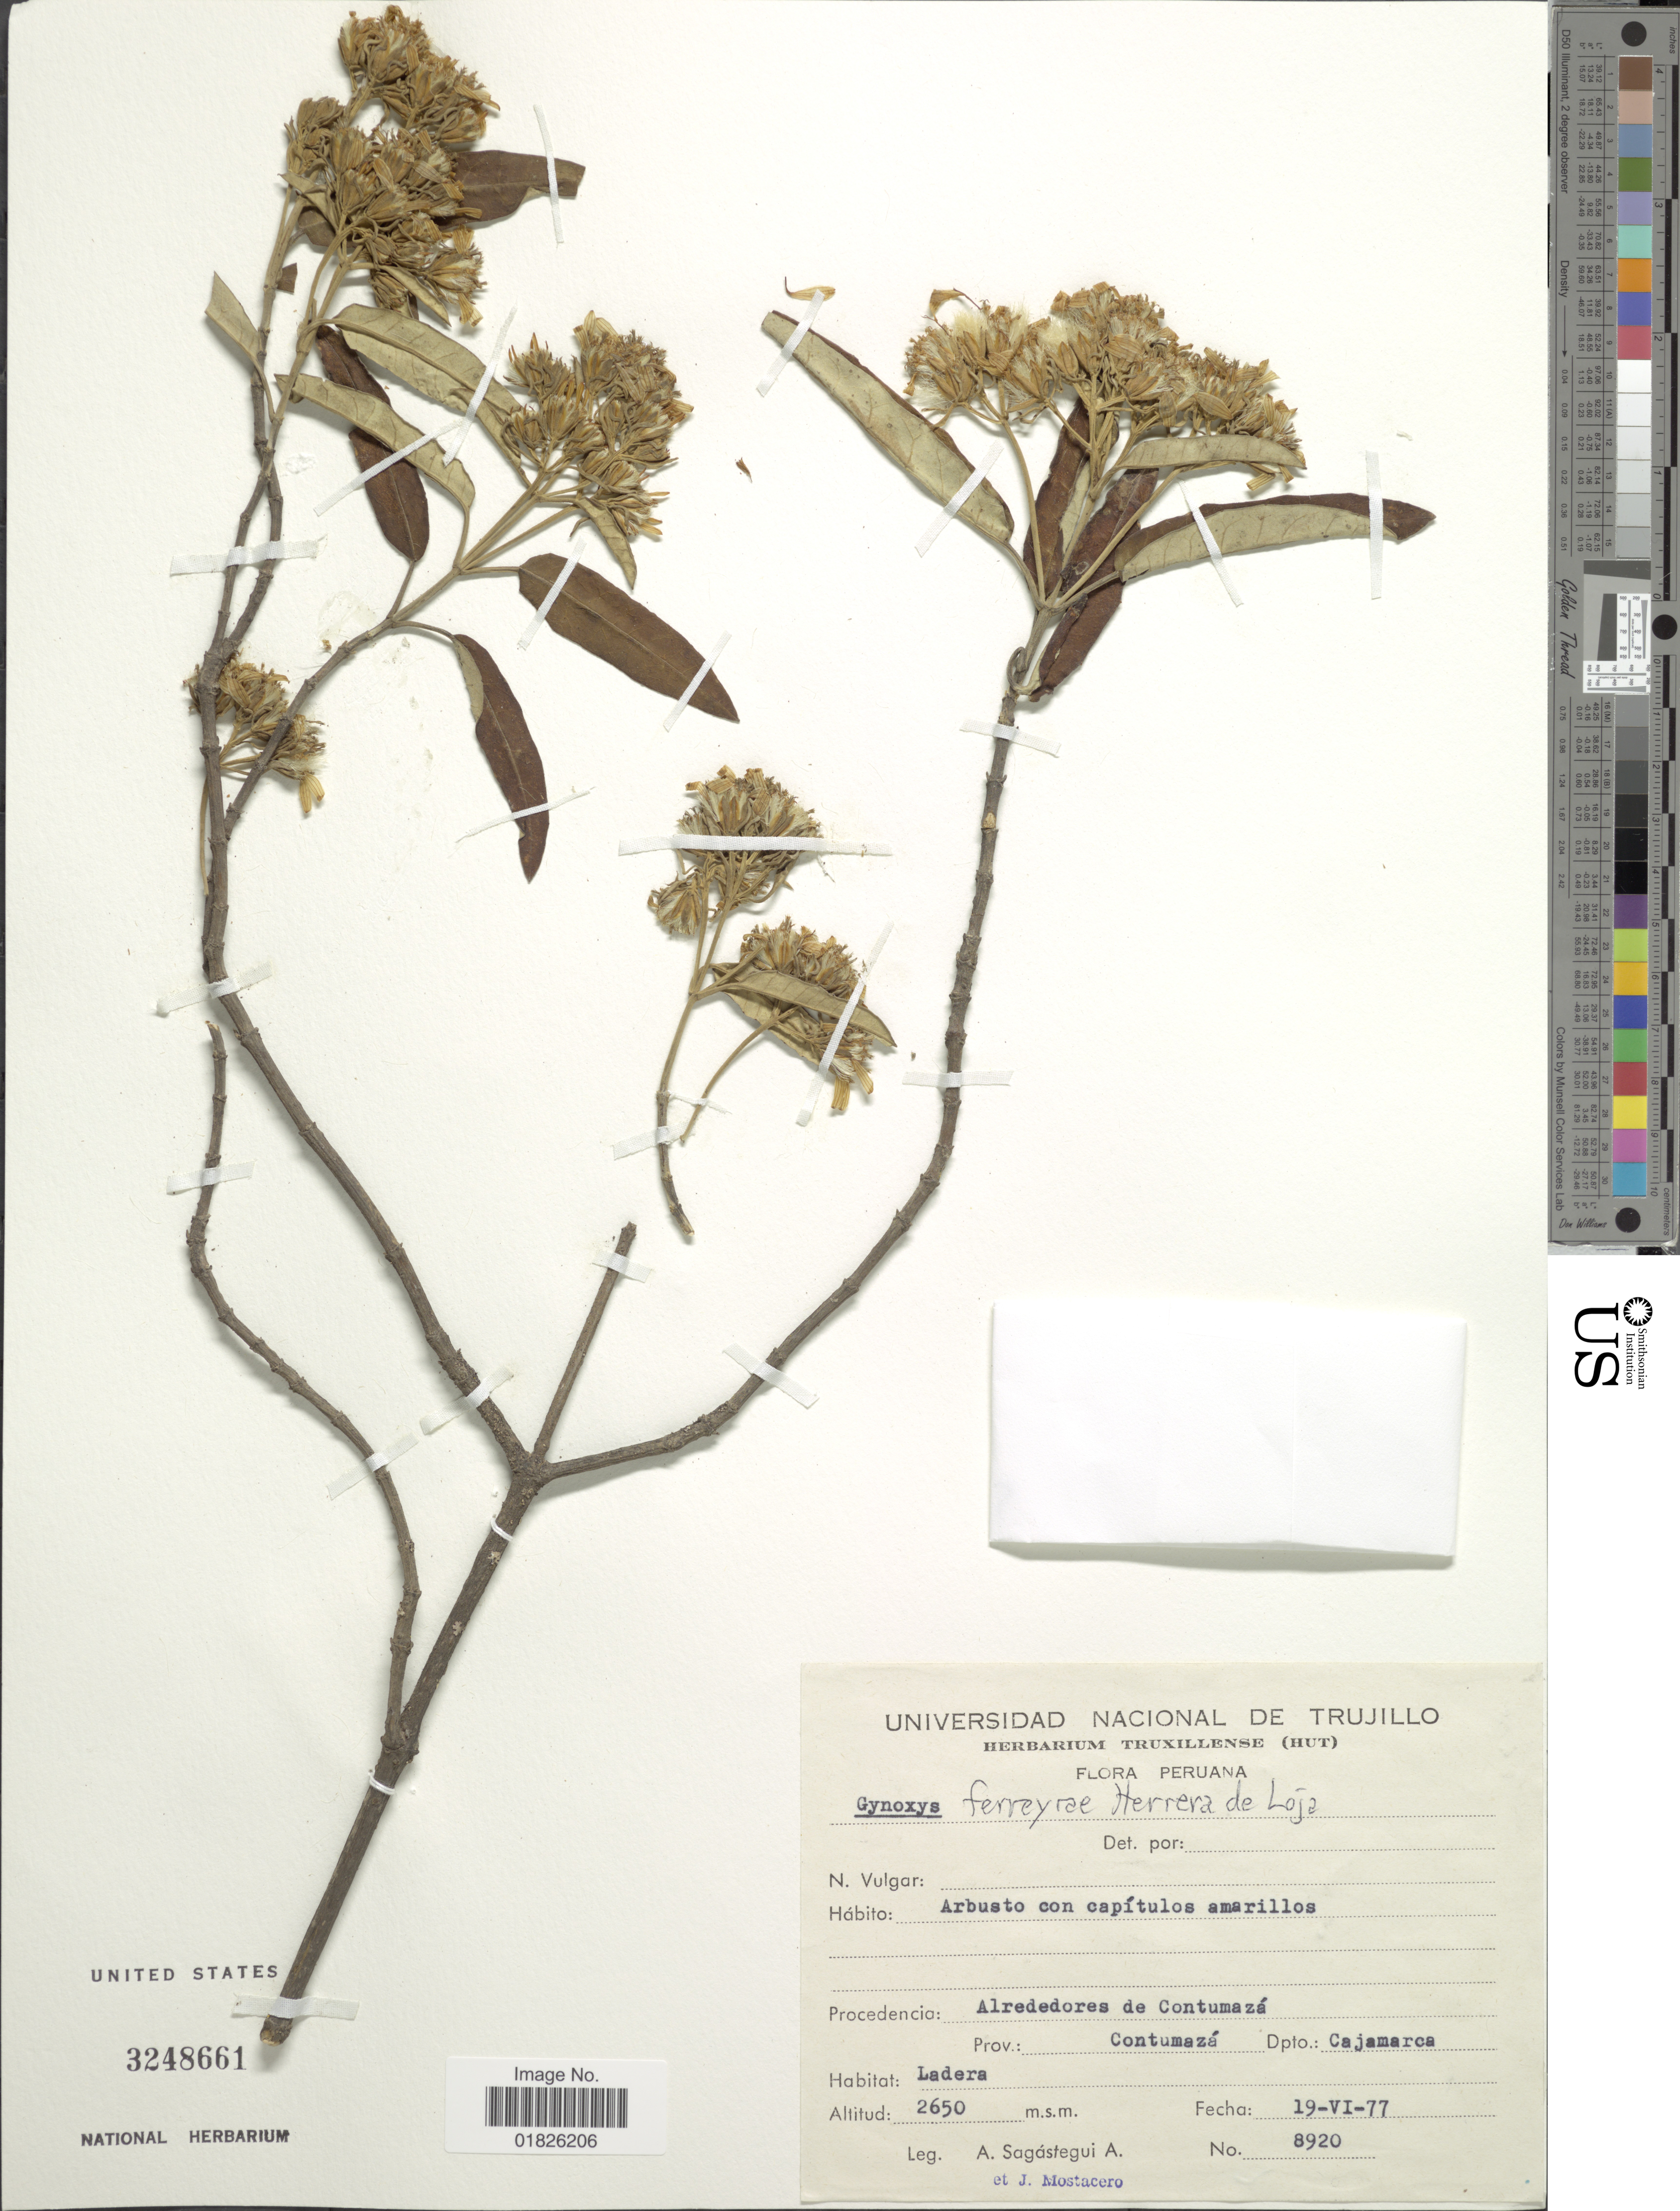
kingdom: Plantae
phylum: Tracheophyta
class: Magnoliopsida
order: Asterales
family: Asteraceae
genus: Gynoxys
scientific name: Gynoxys ferreyrae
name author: B. Herrera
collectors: A. Sagástegui A. & J. Mostacero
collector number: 8920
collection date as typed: Transcribed d/m/y: 19/6/77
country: Peru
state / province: Cajamarca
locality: Alrededores de Contumaza, Prov.: Contumaza.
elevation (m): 2650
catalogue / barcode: US 3248661